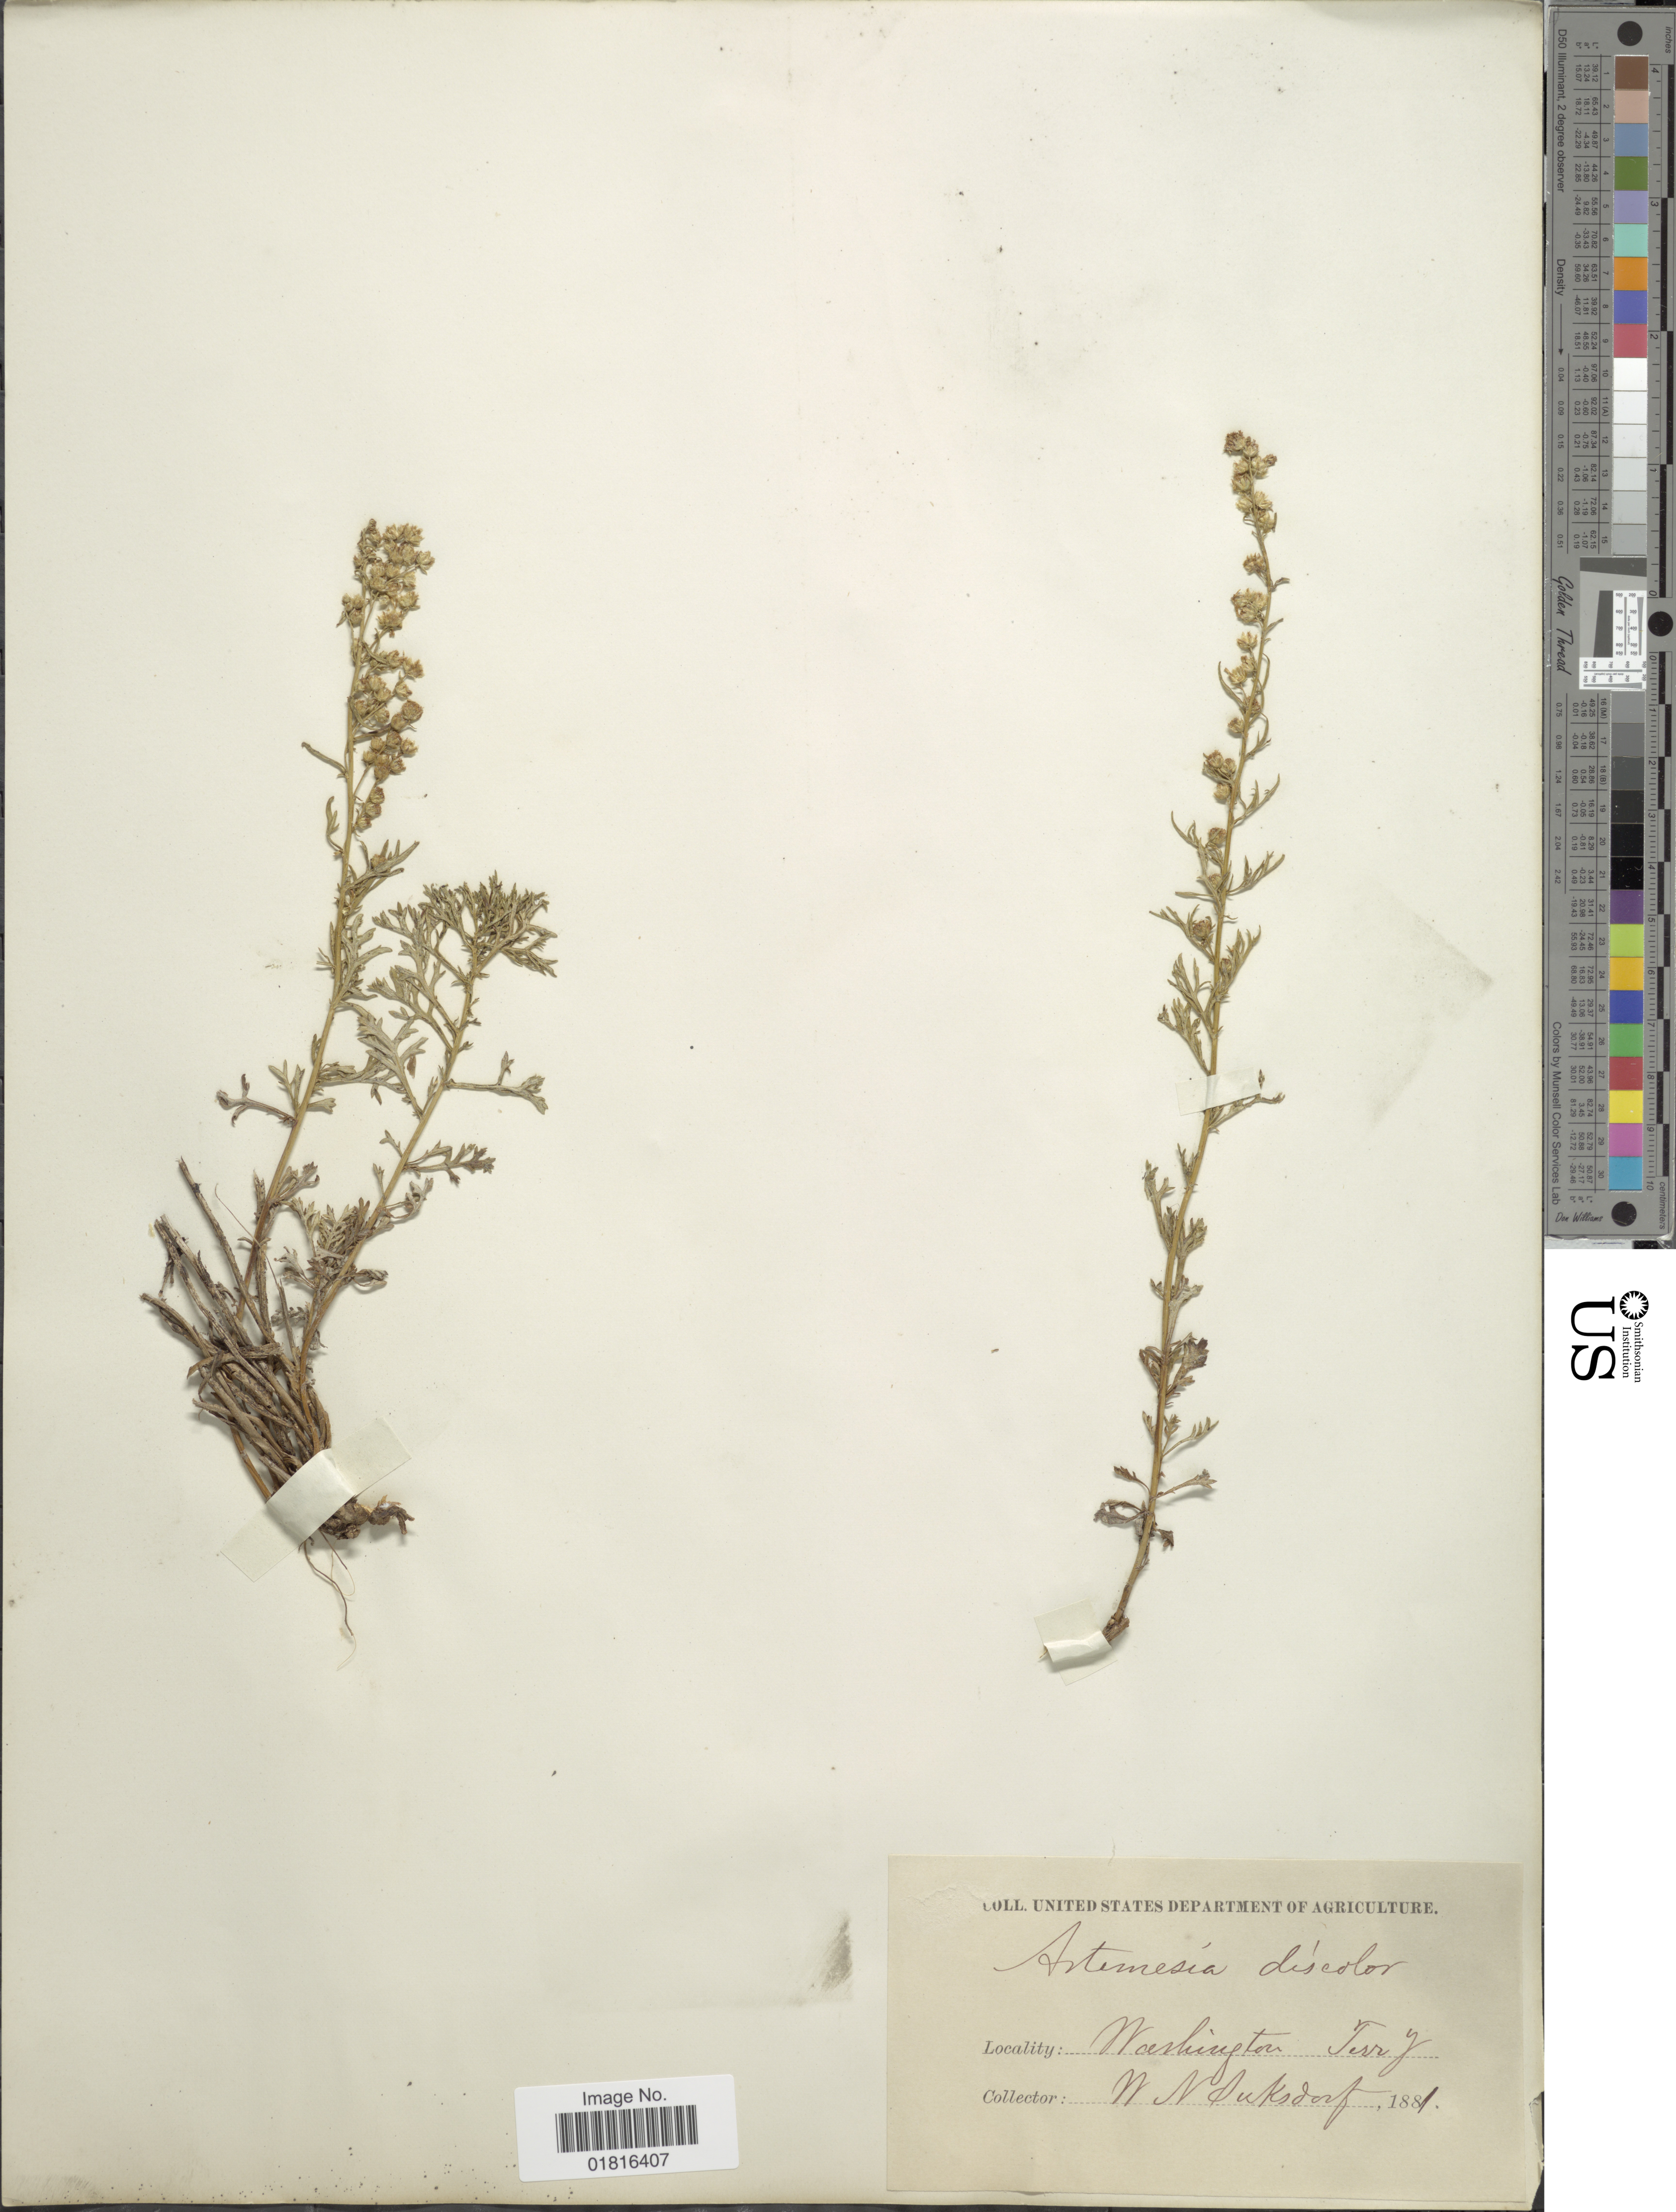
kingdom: Plantae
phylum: Tracheophyta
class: Magnoliopsida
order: Asterales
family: Asteraceae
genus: Artemisia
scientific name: Artemisia michauxiana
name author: Besser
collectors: W. N. Suksdorf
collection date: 1881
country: United States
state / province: Washington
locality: Washington Territory